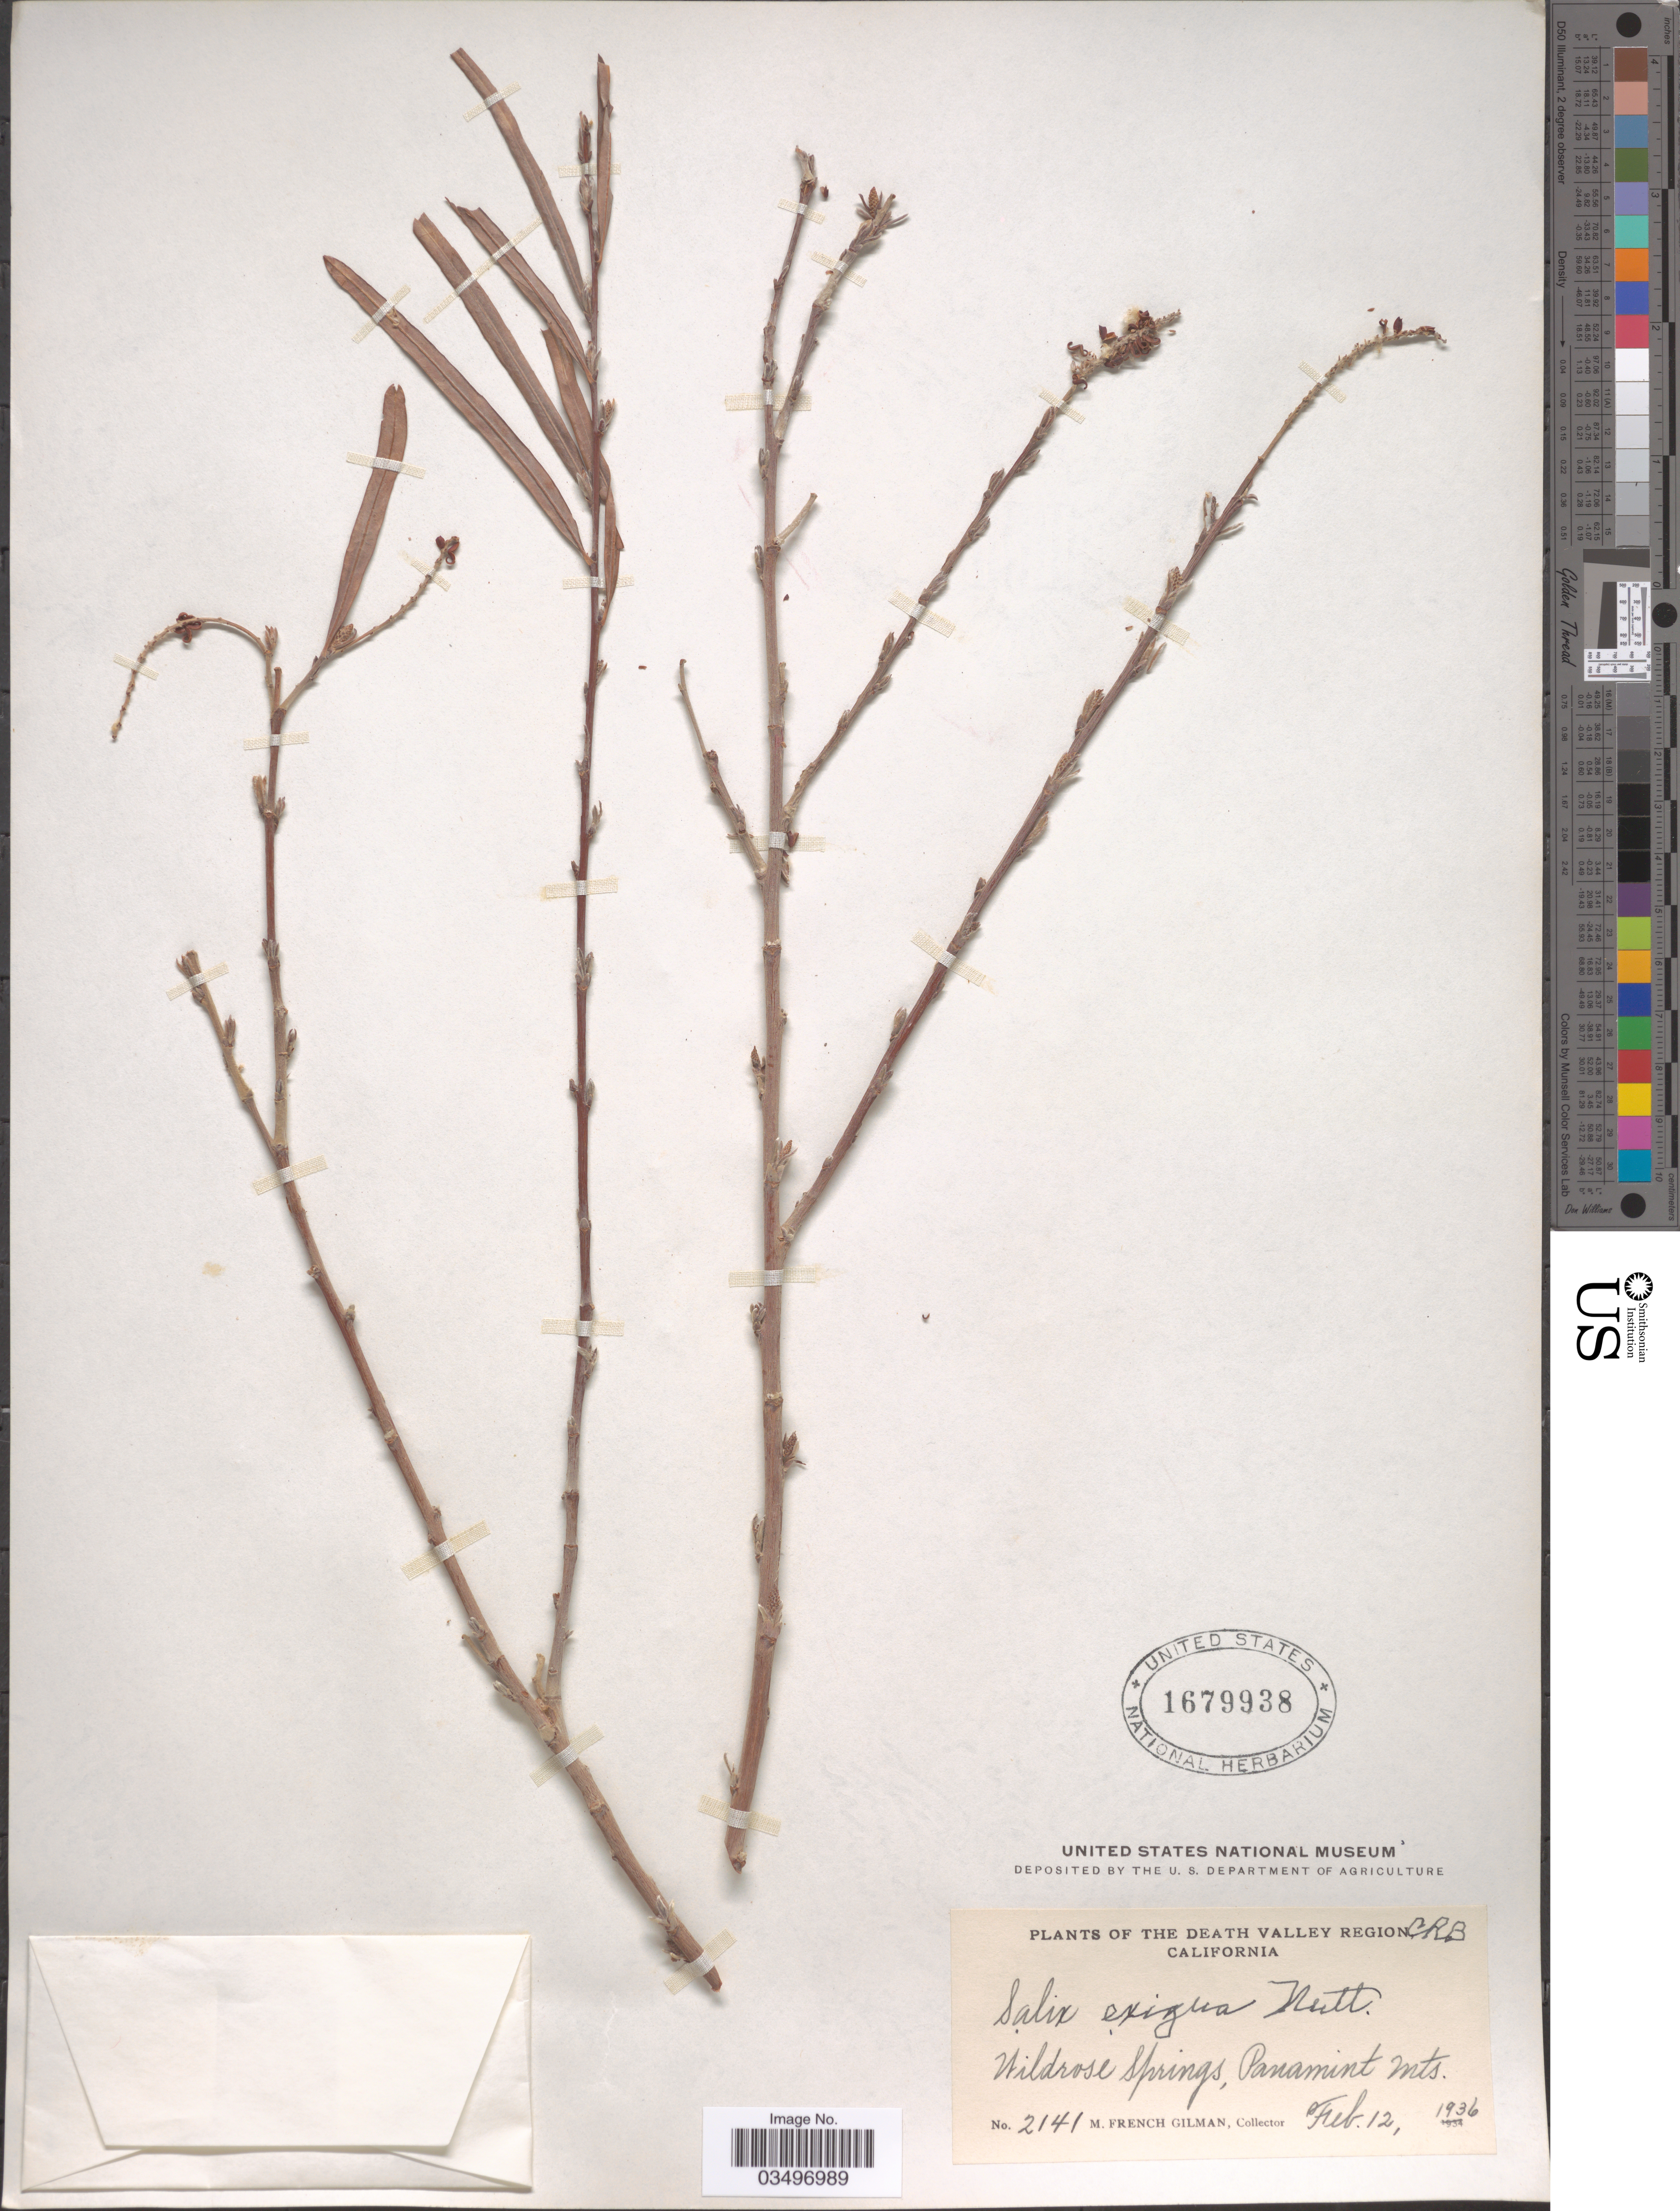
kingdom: Plantae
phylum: Tracheophyta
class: Magnoliopsida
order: Malpighiales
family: Salicaceae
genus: Salix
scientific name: Salix exigua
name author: Nutt.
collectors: M. F. Gilman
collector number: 2141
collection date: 1936-02-12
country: United States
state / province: California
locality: Death Valley Region. Wildrose Springs, Panamint Mts.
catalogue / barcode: US 1679938